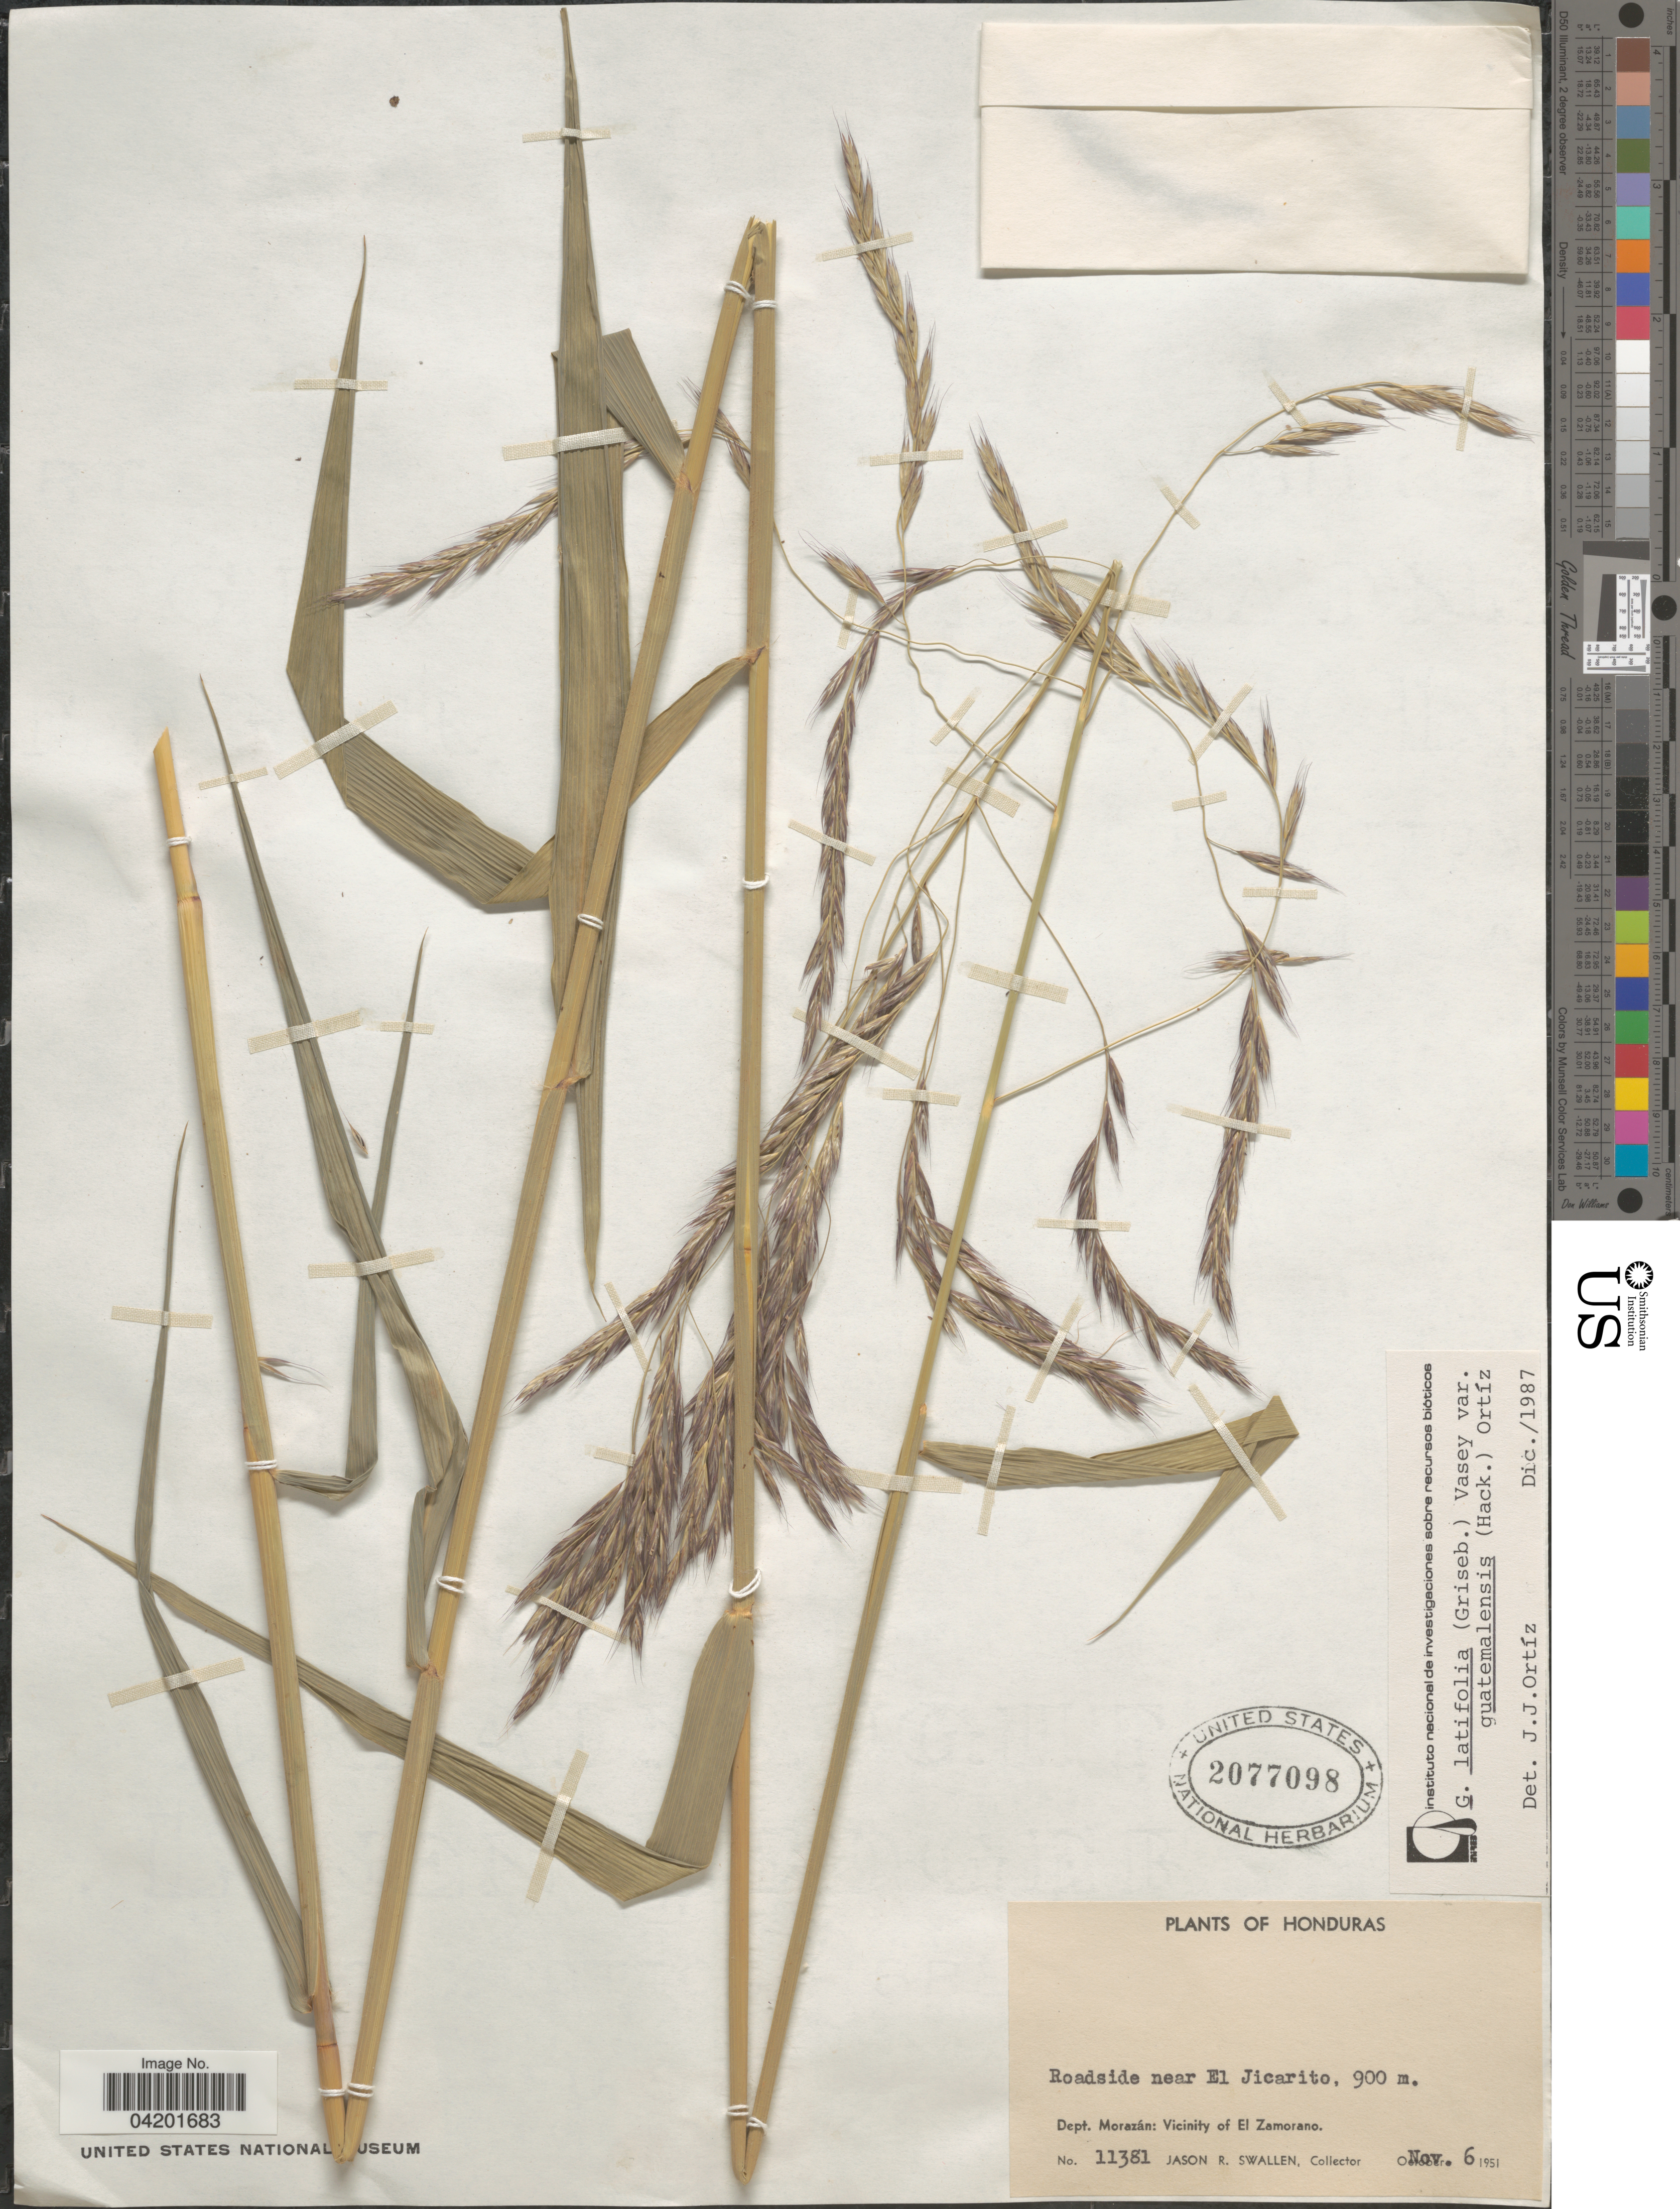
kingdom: Plantae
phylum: Tracheophyta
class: Liliopsida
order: Poales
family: Poaceae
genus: Gouinia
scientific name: Gouinia latifolia var. guatemalensis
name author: (Griseb.) Vasey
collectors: J. R. Swallen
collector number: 11381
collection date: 1951-11-06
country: Honduras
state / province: Fco. Morazán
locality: Roadside near El Jicarito. Dept. Morazán: Vicinity of El Zamorano.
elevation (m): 900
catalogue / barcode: US 2077098